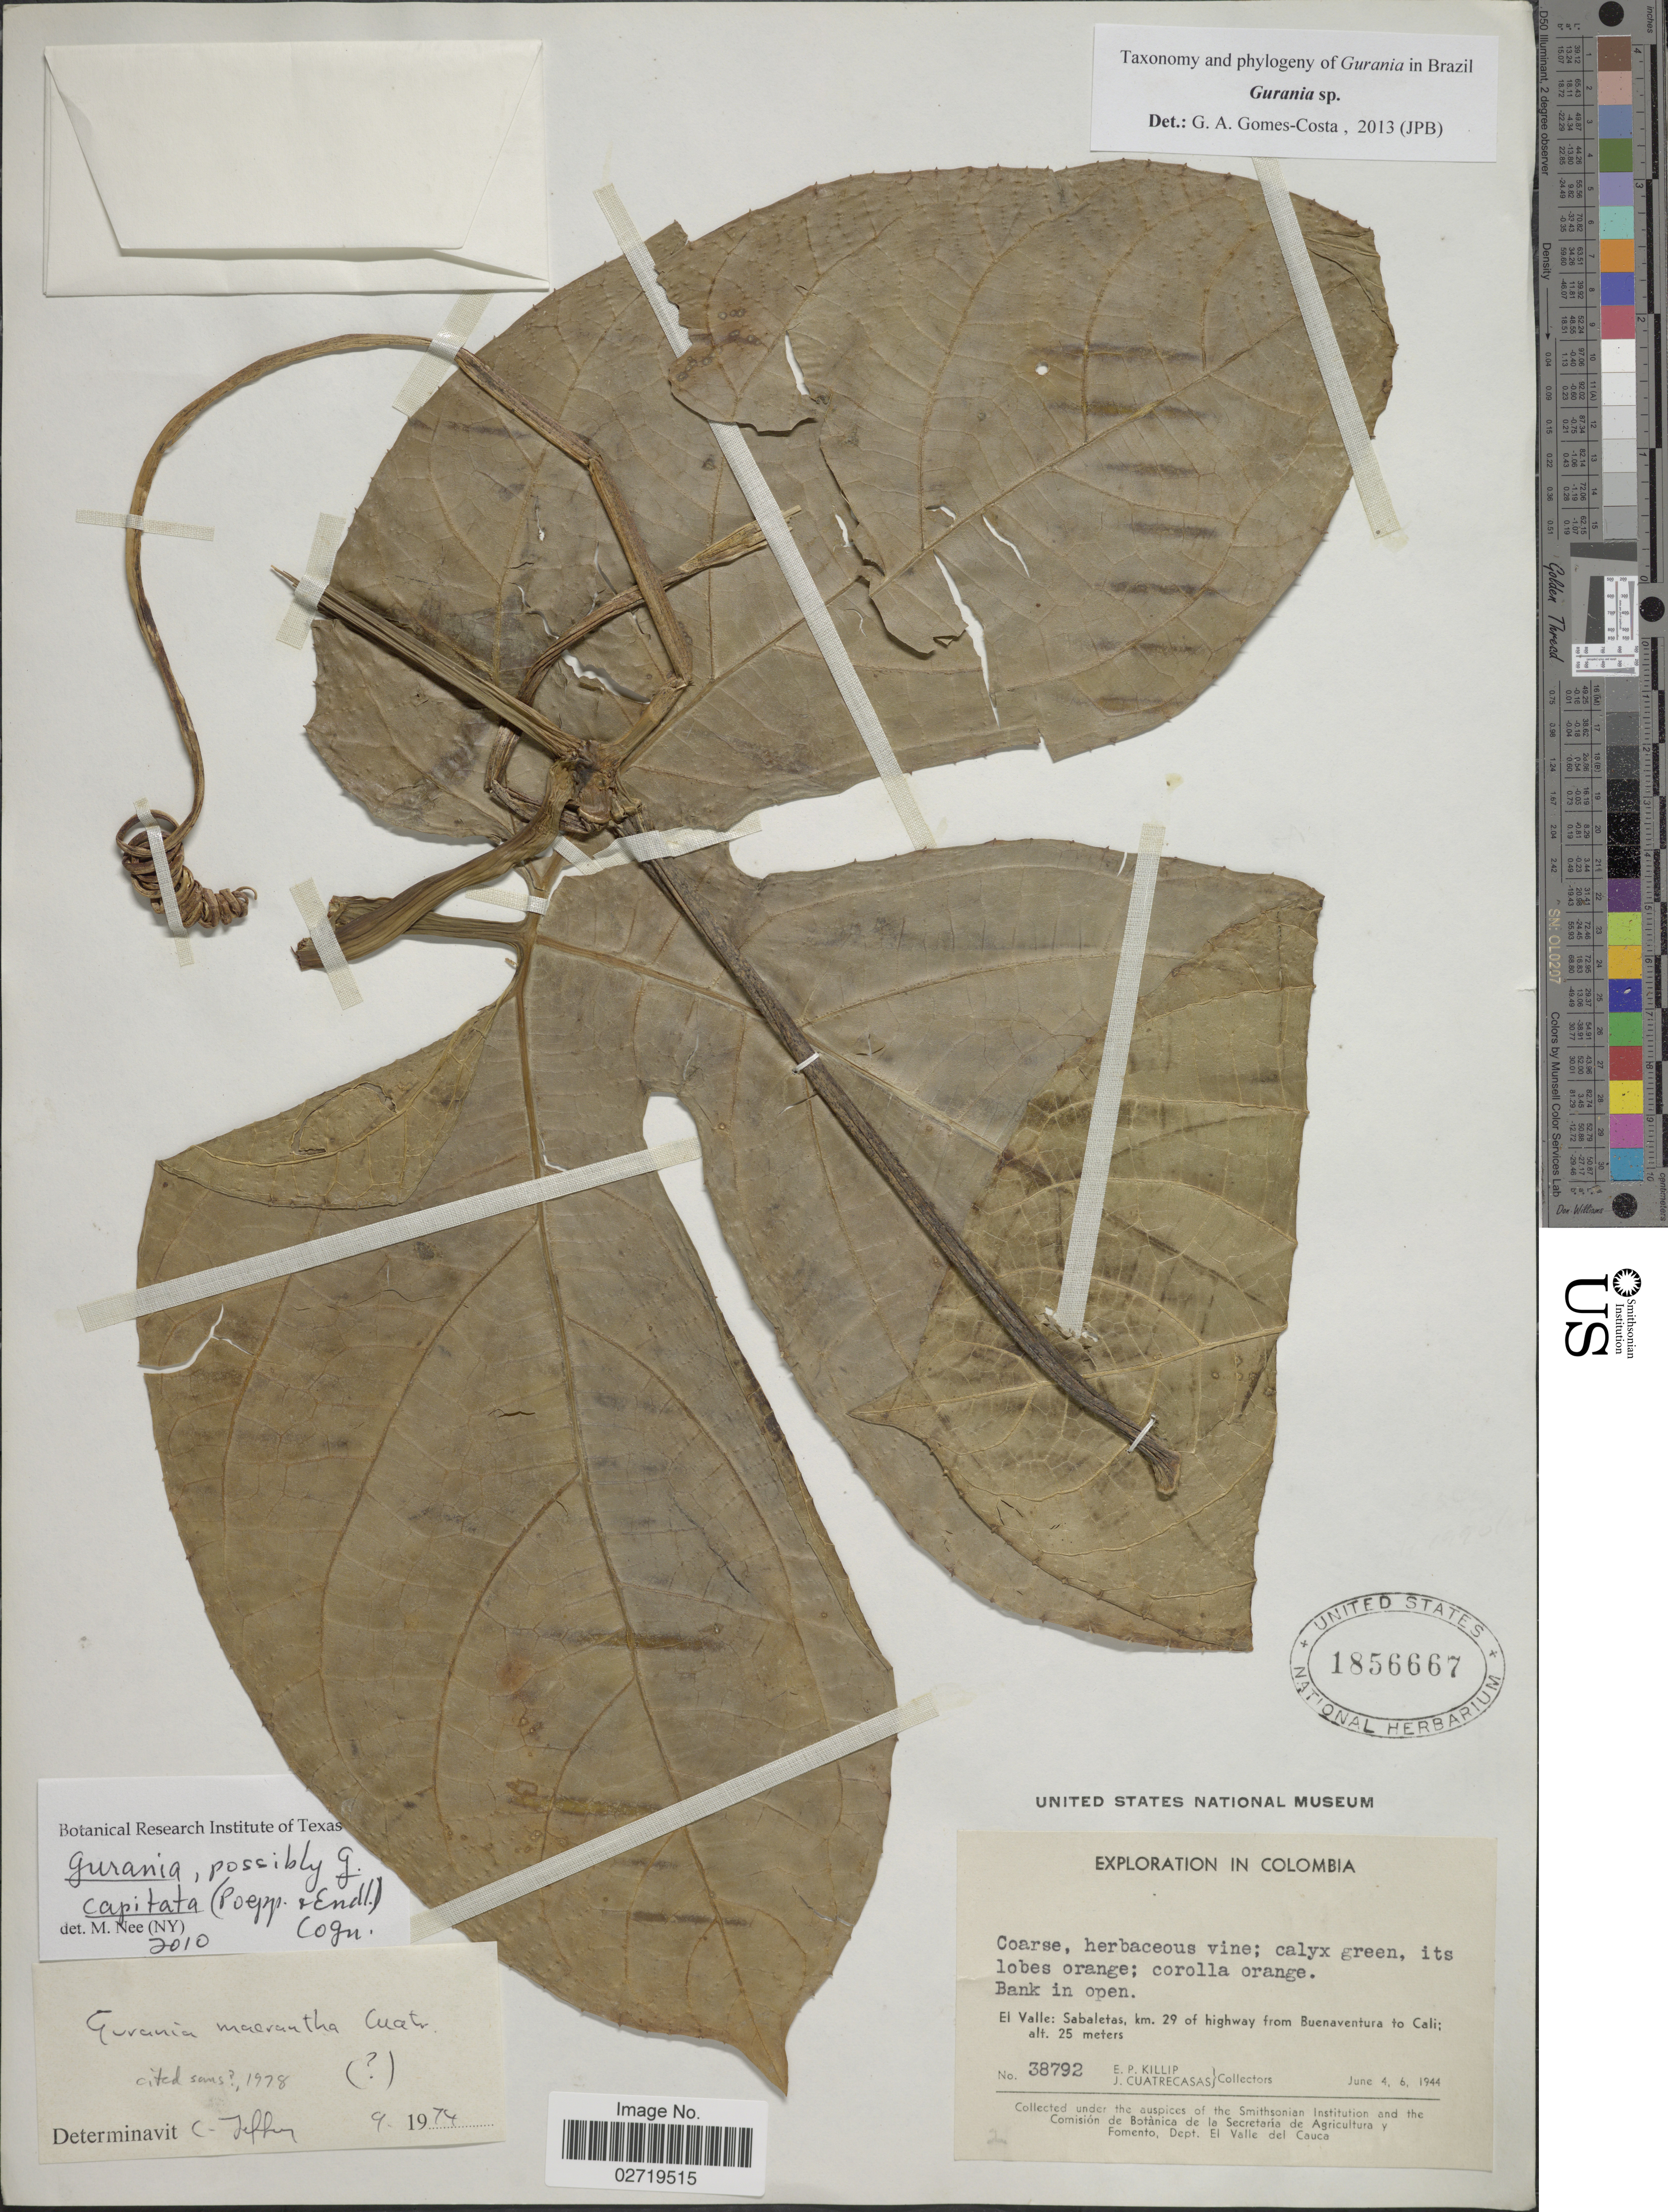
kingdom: Plantae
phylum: Tracheophyta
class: Magnoliopsida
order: Cucurbitales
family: Cucurbitaceae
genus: Gurania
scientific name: Gurania sp.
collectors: E. P. Killip & J. Cuatrecasas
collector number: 38792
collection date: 1944-06-04/1944-06-06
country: Colombia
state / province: Valle del Cauca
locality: Bank in open, El Valle: Sabaletas, km 29 of highway from Buenaventura to Cali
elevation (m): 25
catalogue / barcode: US 1856667